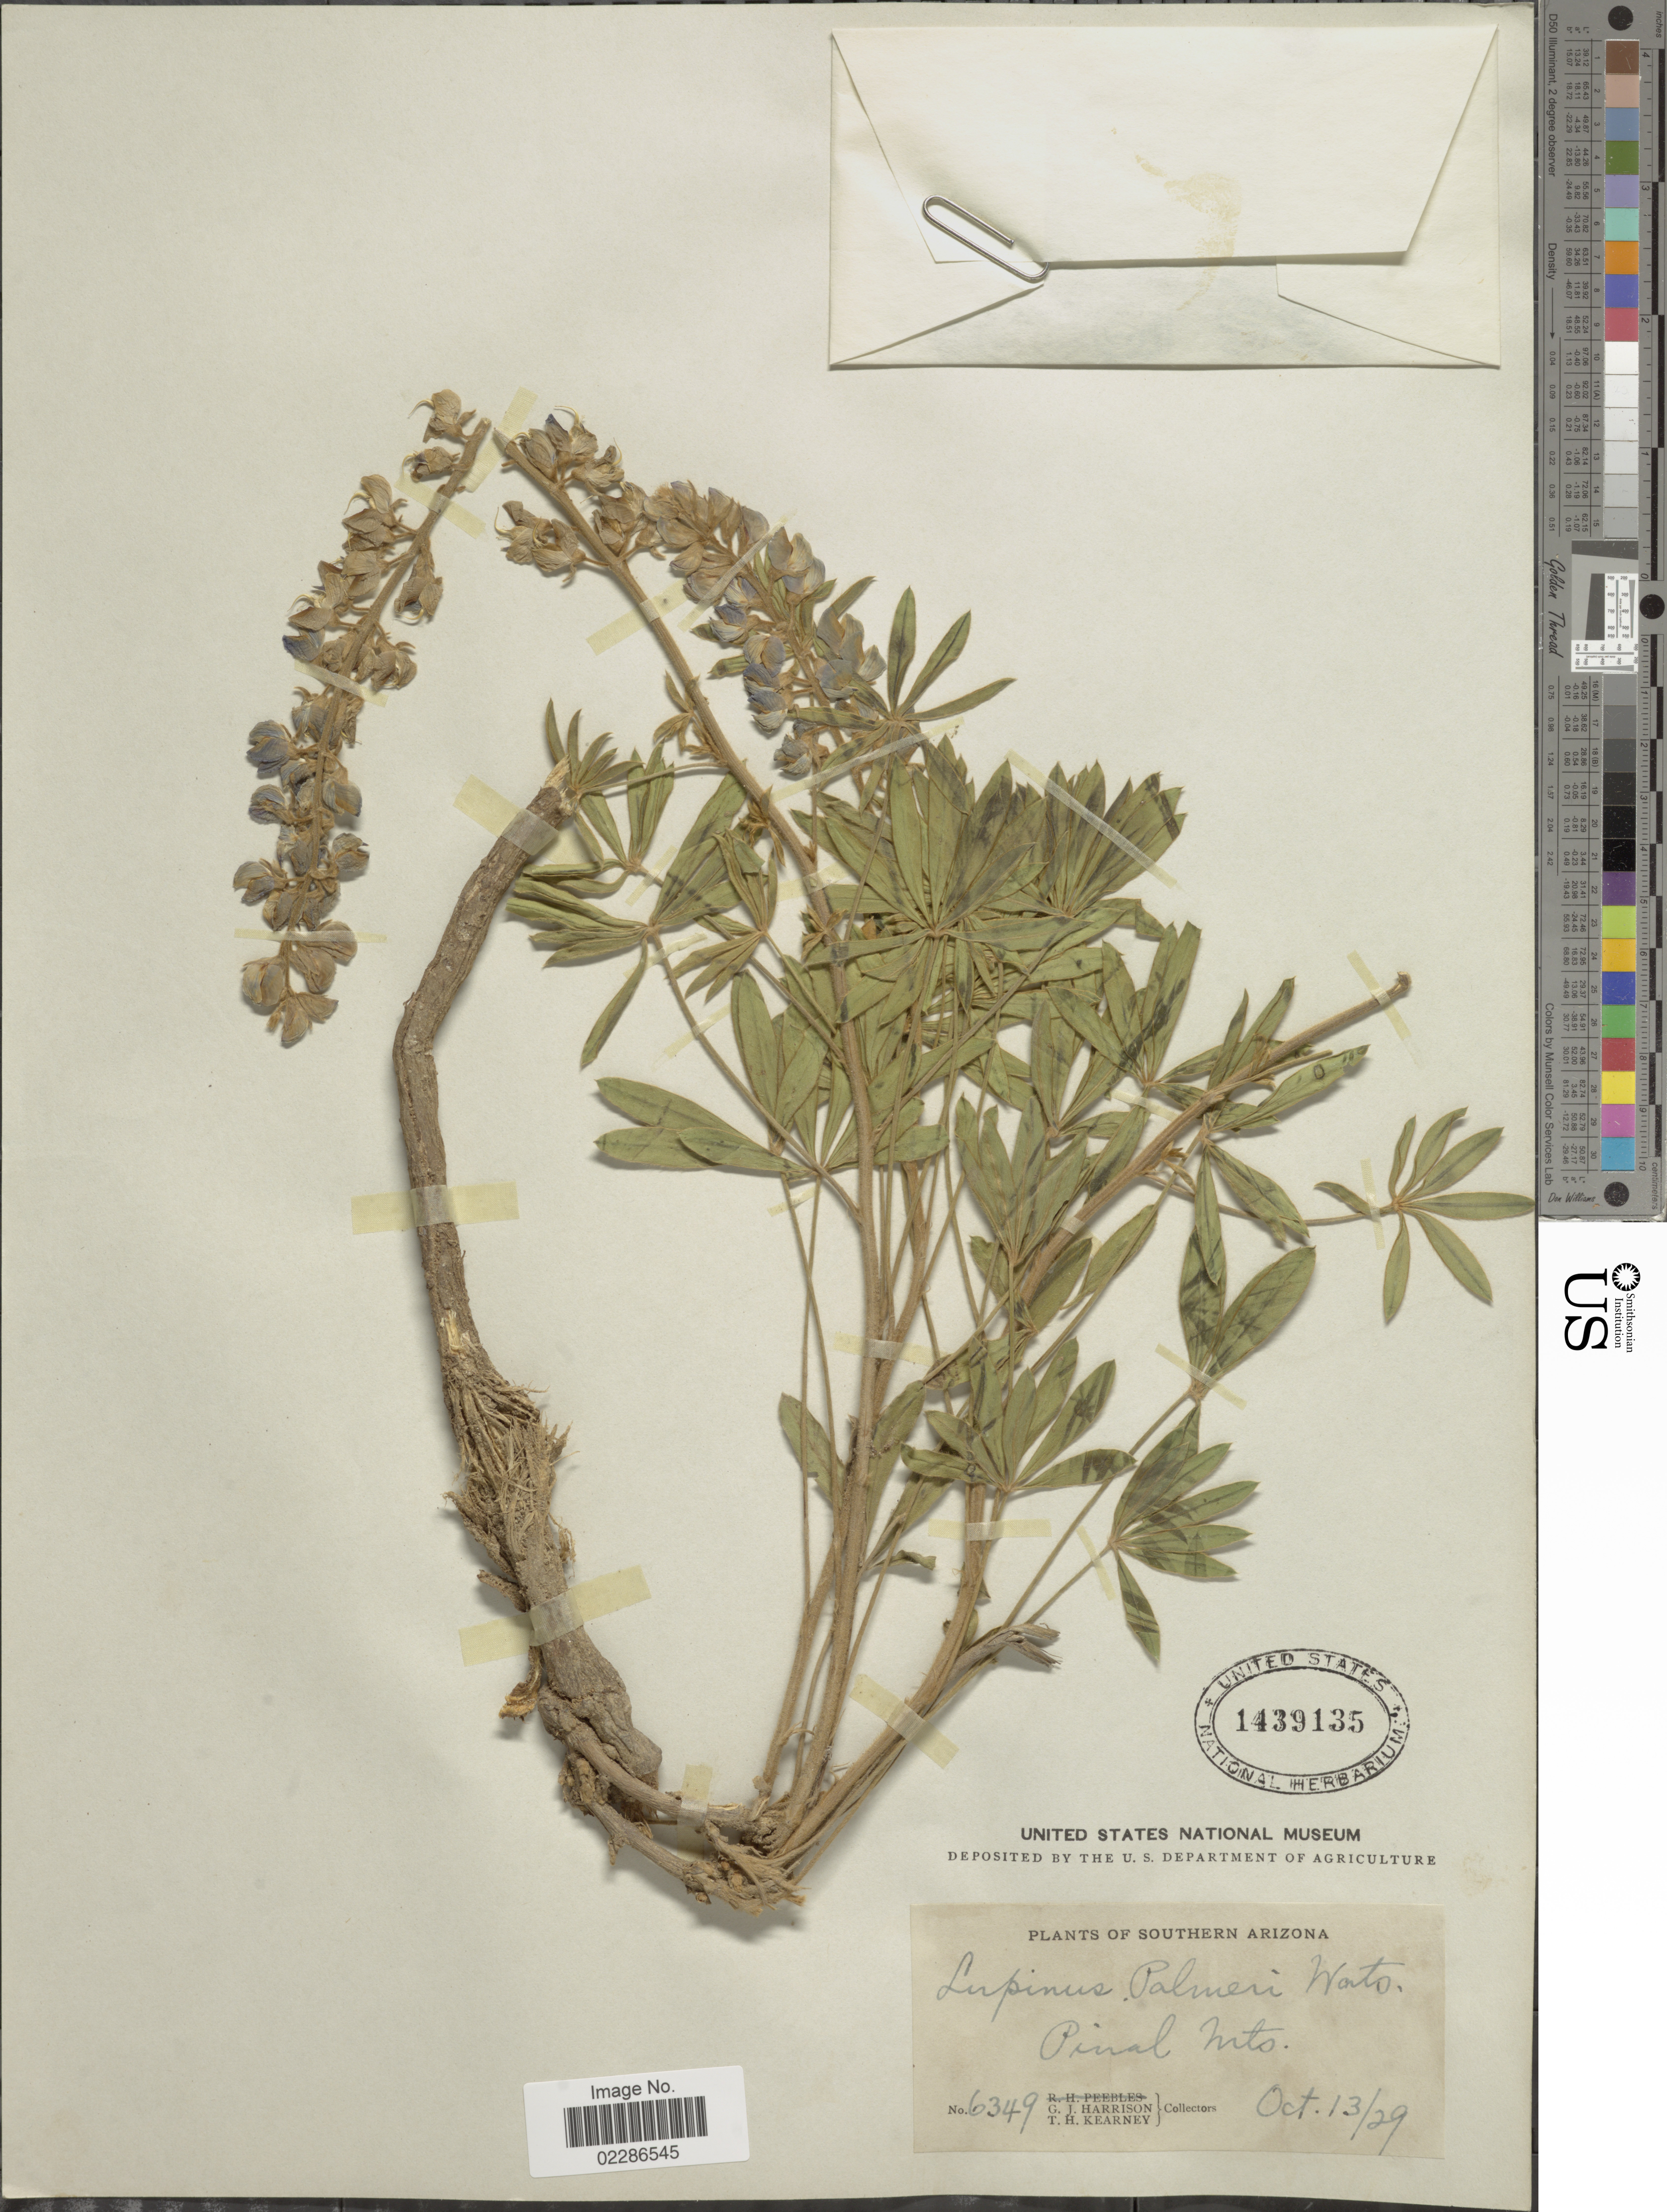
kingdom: Plantae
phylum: Tracheophyta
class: Magnoliopsida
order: Fabales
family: Fabaceae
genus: Lupinus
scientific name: Lupinus palmeri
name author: S. Watson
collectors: G. J. Harrison & T. H. Kearney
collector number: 6349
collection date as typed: Transcribed d/m/y: 13/10/29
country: United States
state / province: Arizona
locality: Southern Arizona, Pinal Mts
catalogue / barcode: US 1439135